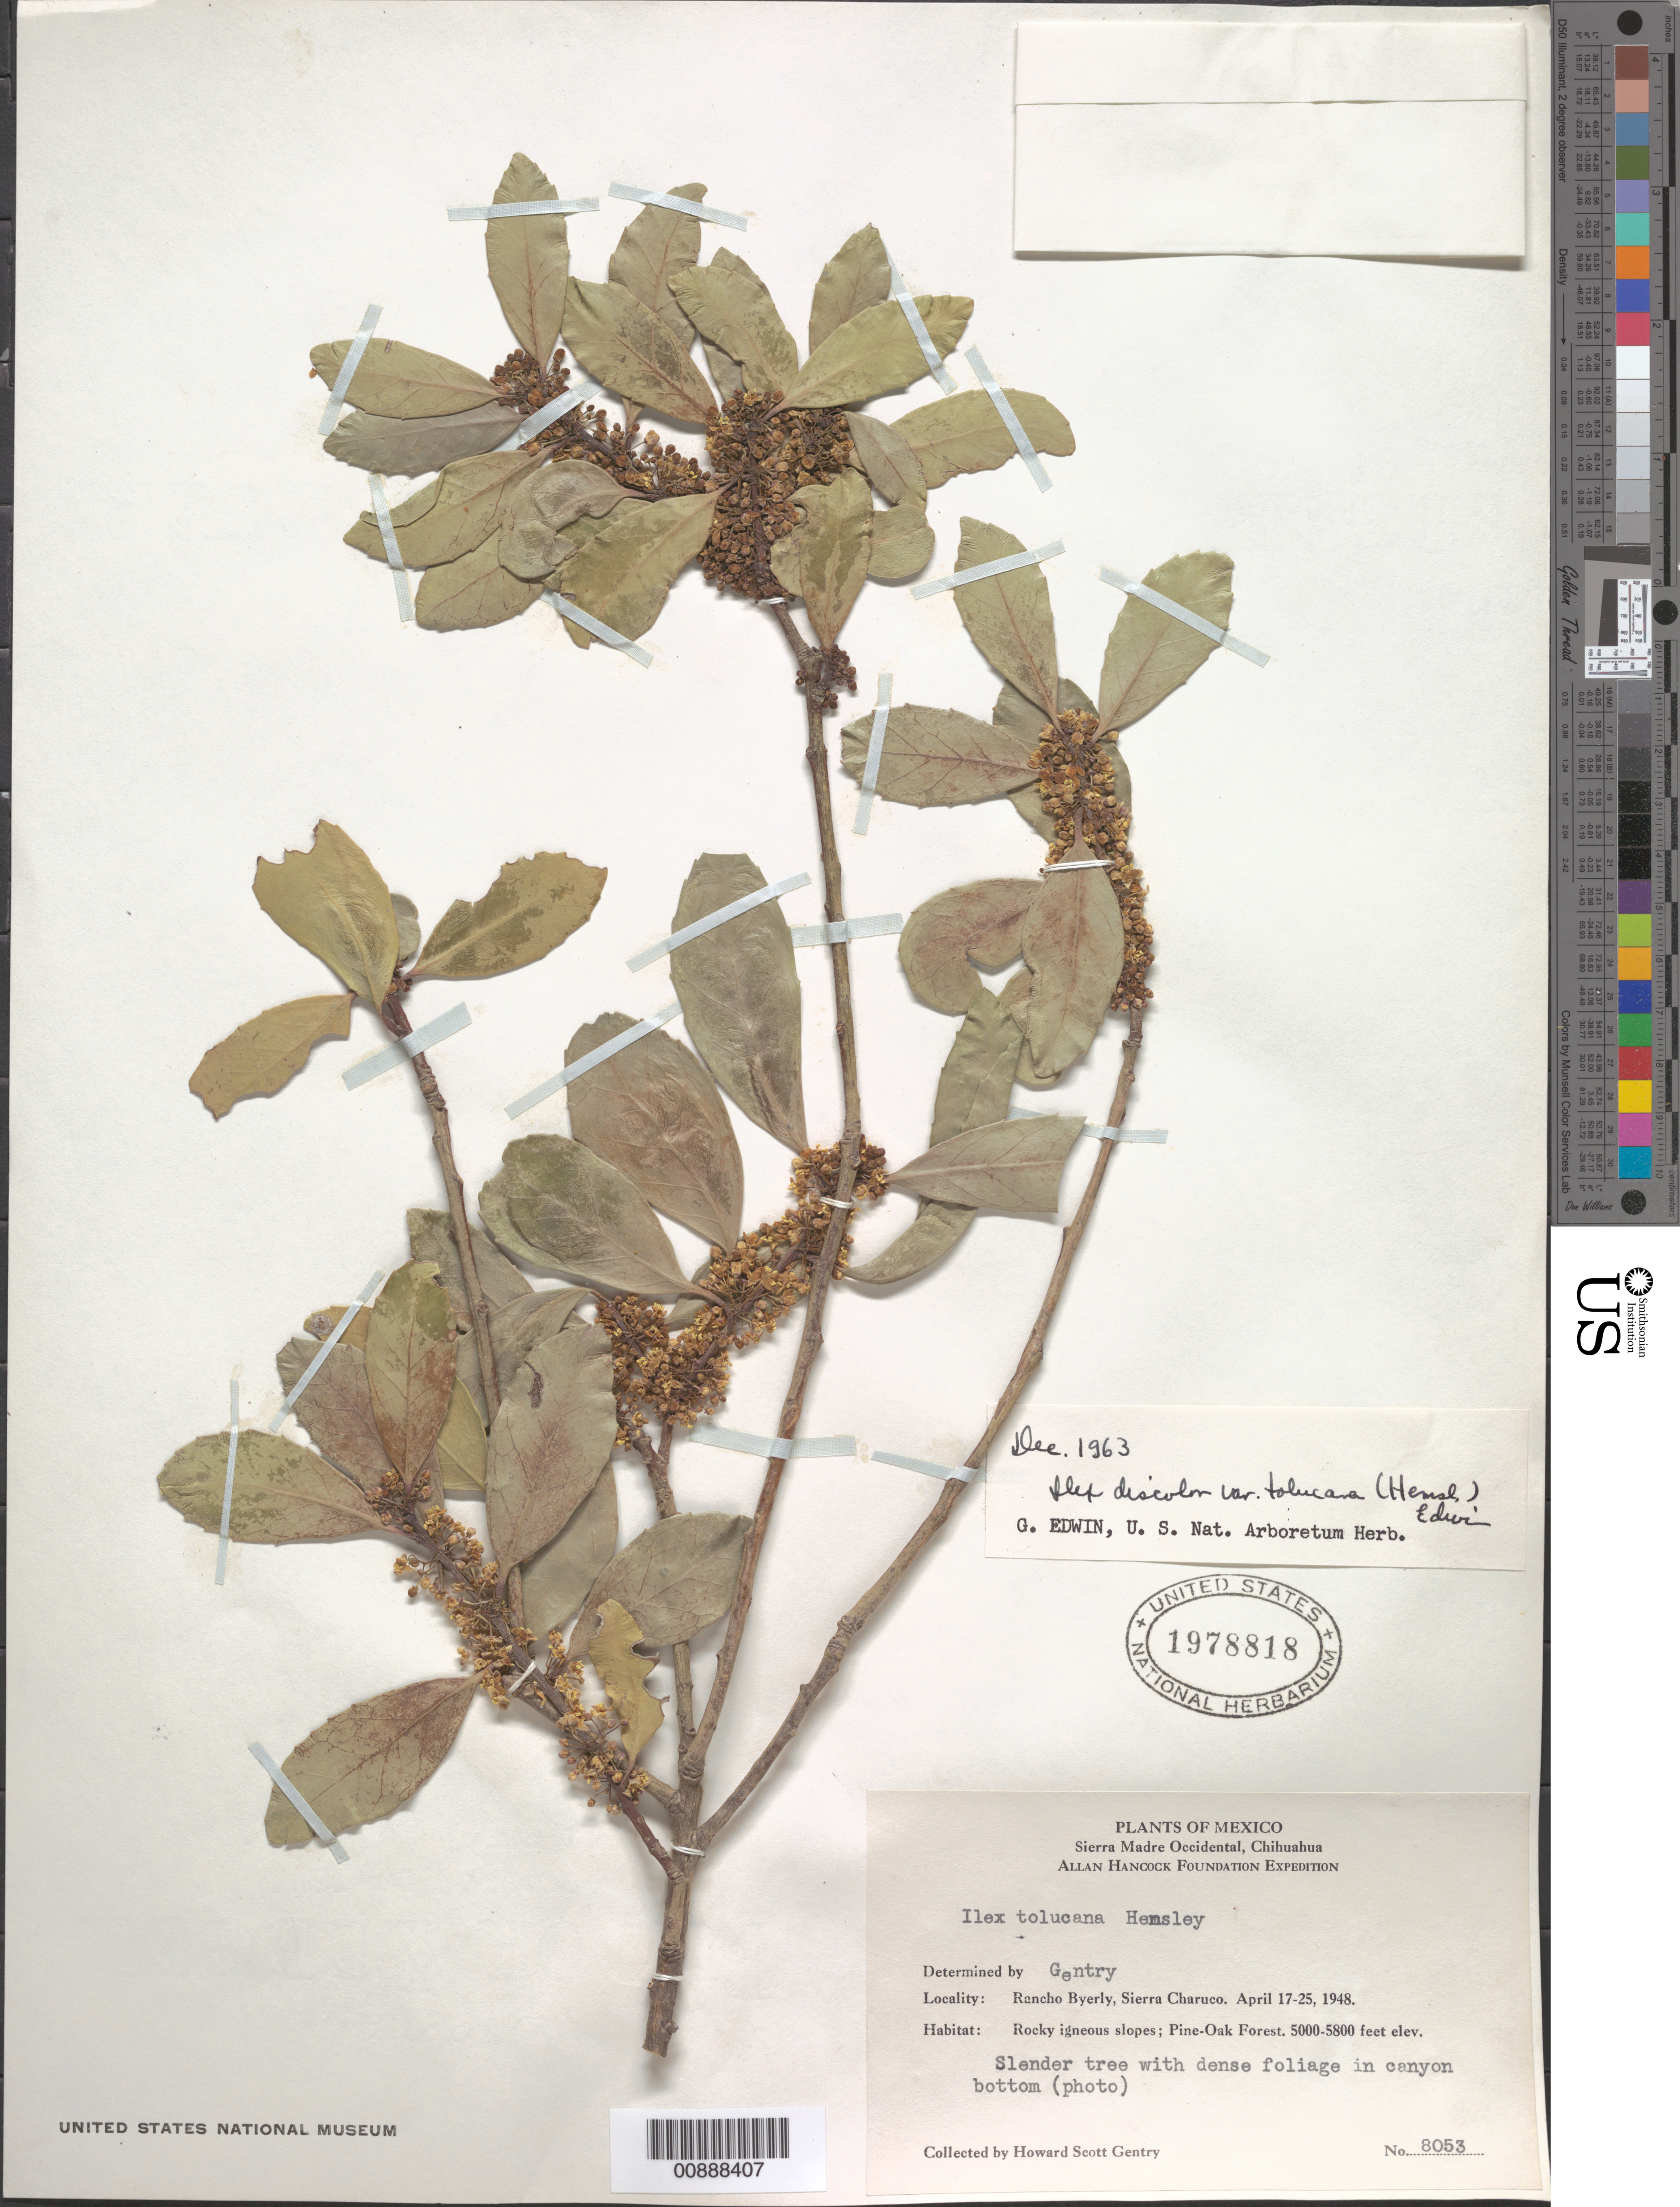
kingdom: Plantae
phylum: Tracheophyta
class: Magnoliopsida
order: Aquifoliales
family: Aquifoliaceae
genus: Ilex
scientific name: Ilex discolor var. tolucana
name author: (Hemsl.) Edwin ex J. Linares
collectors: H. S. Gentry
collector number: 8053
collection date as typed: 17 Apr 1948 to 25 Apr 1948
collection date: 1948-04-17/1948-04-25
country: Mexico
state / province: Chihuahua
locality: Rancho Byerly, Sierra Charuco, Chihuahua.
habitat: In canyon bottom. Rocky igneus slopes; Pine-Oak forest.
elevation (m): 1524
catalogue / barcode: US 1978818